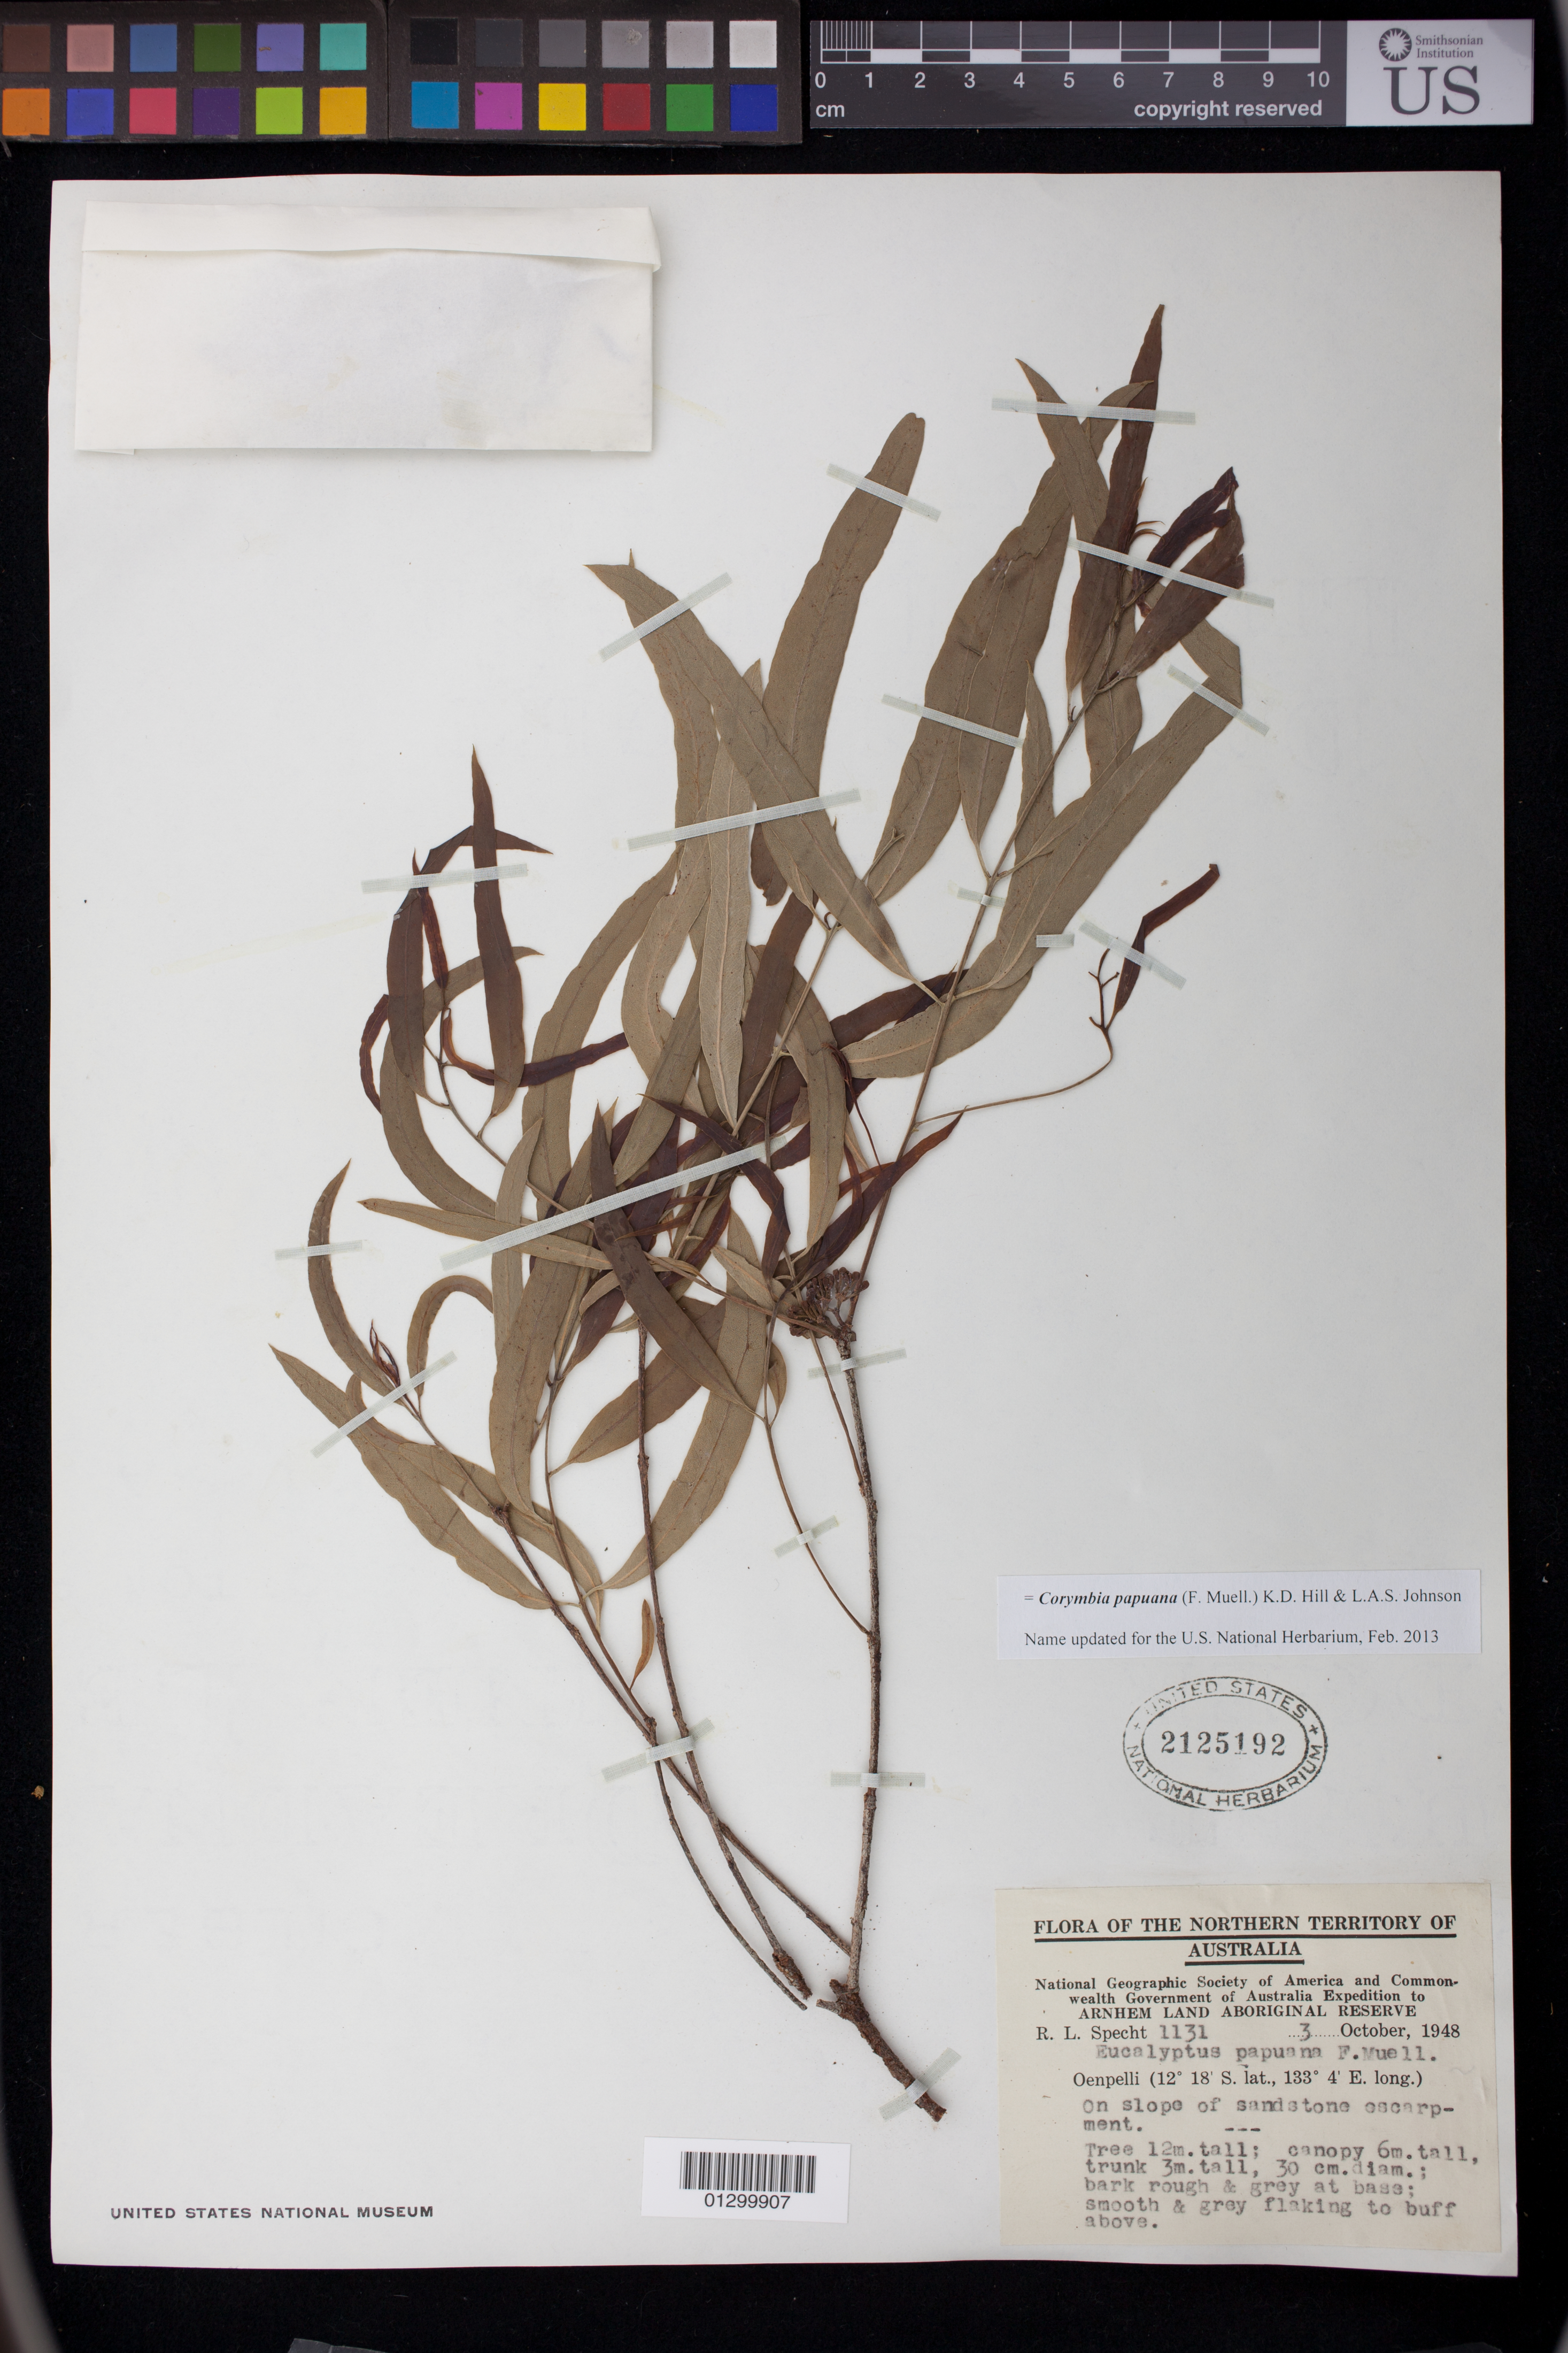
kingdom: Plantae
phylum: Tracheophyta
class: Magnoliopsida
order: Myrtales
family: Myrtaceae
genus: Corymbia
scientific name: Corymbia papuana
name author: (F. Muell.) K.D. Hill & L.A.S. Johnson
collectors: R. L. Specht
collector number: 1131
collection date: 1948-10-03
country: Australia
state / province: Northern Territory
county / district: West Arnhem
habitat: On slope of sandstone escarpment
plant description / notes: Tree 12 m. tall; canopy 6 m. tall, trunk 3 m. tall, 30 cm. diam.; bark roungh and grey at base; smooth and grey flaking to buff above.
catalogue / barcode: US 2125192